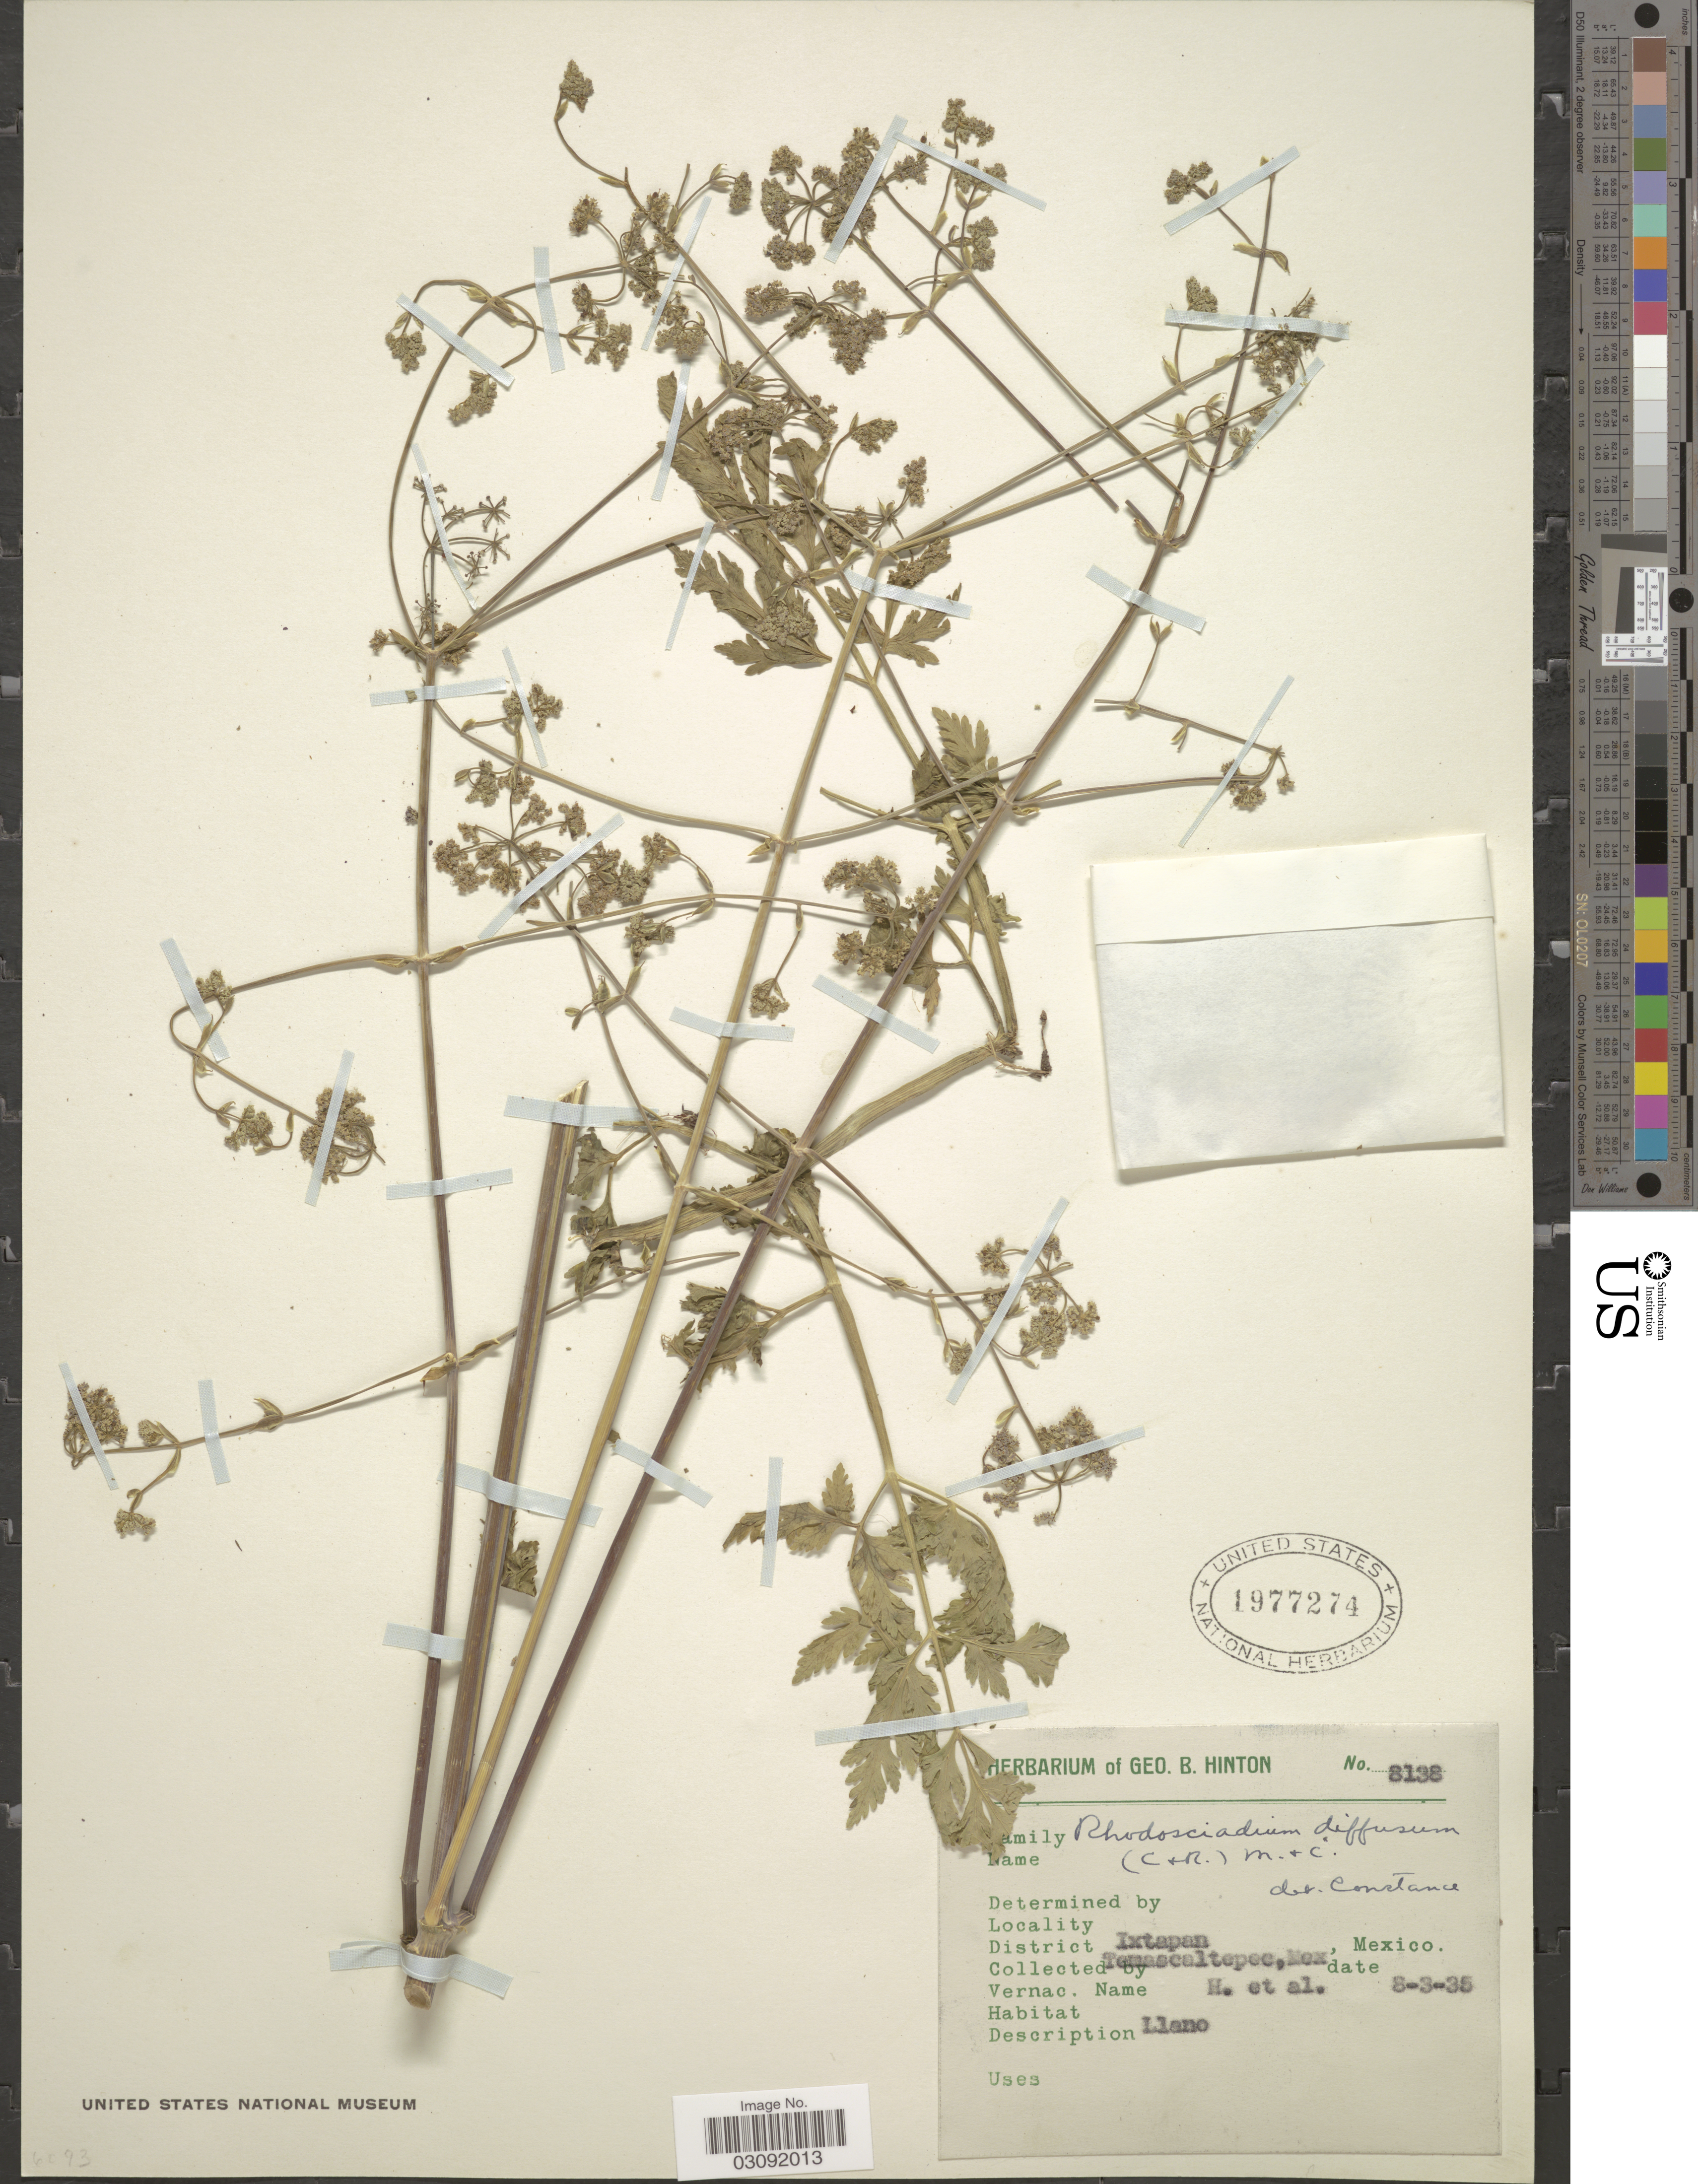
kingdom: Plantae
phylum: Tracheophyta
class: Magnoliopsida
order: Apiales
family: Apiaceae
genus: Rhodosciadium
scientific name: Rhodosciadium diffusum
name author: (J.M. Coult. & Rose) Mathias & Constance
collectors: G. B. Hinton & et al.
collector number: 8138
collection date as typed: Transcribed d/m/y: 8/3/35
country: Mexico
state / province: México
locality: Ixtapan. District Temascaltepec, Mex.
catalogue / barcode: US 1977274